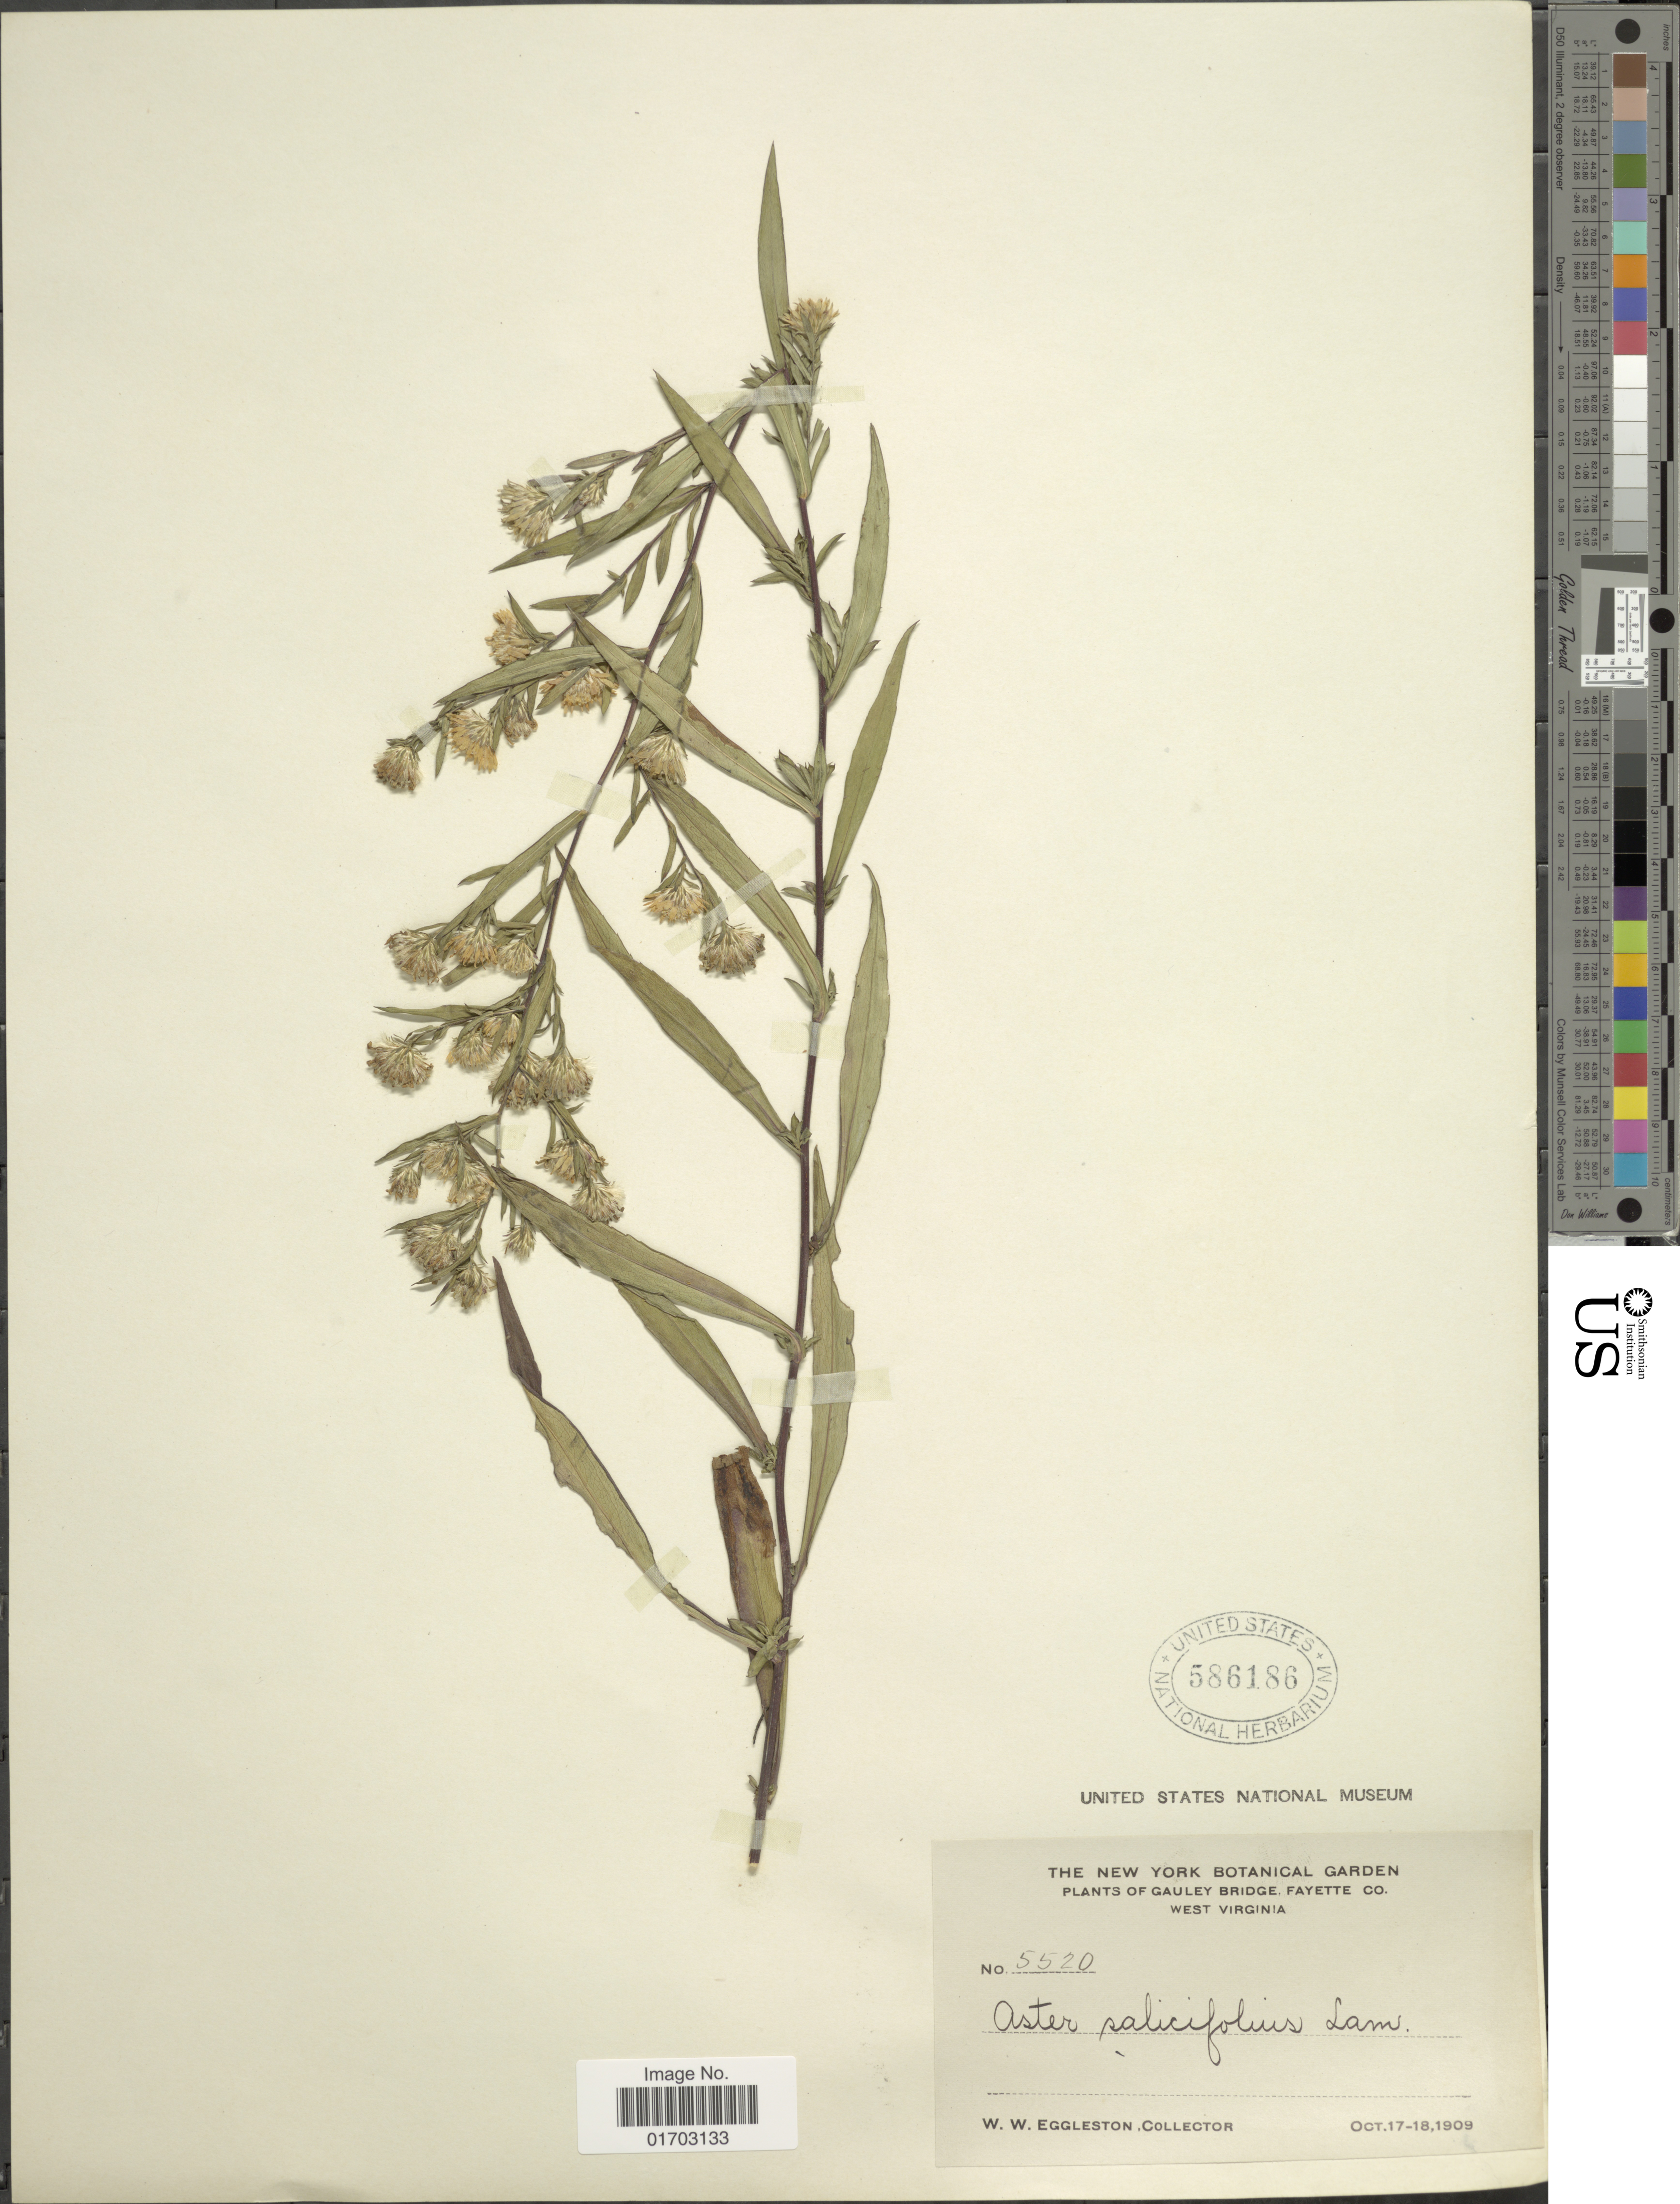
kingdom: Plantae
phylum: Tracheophyta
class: Magnoliopsida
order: Asterales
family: Asteraceae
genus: Symphyotrichum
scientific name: Symphyotrichum simplex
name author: (Willd.) Á. Löve & D. Löve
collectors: W. W. Eggleston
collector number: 5520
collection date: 1909-10-17/1909-10-18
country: United States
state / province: West Virginia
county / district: Fayette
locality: Gauley Bridge. Fayette Co.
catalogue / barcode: US 586186